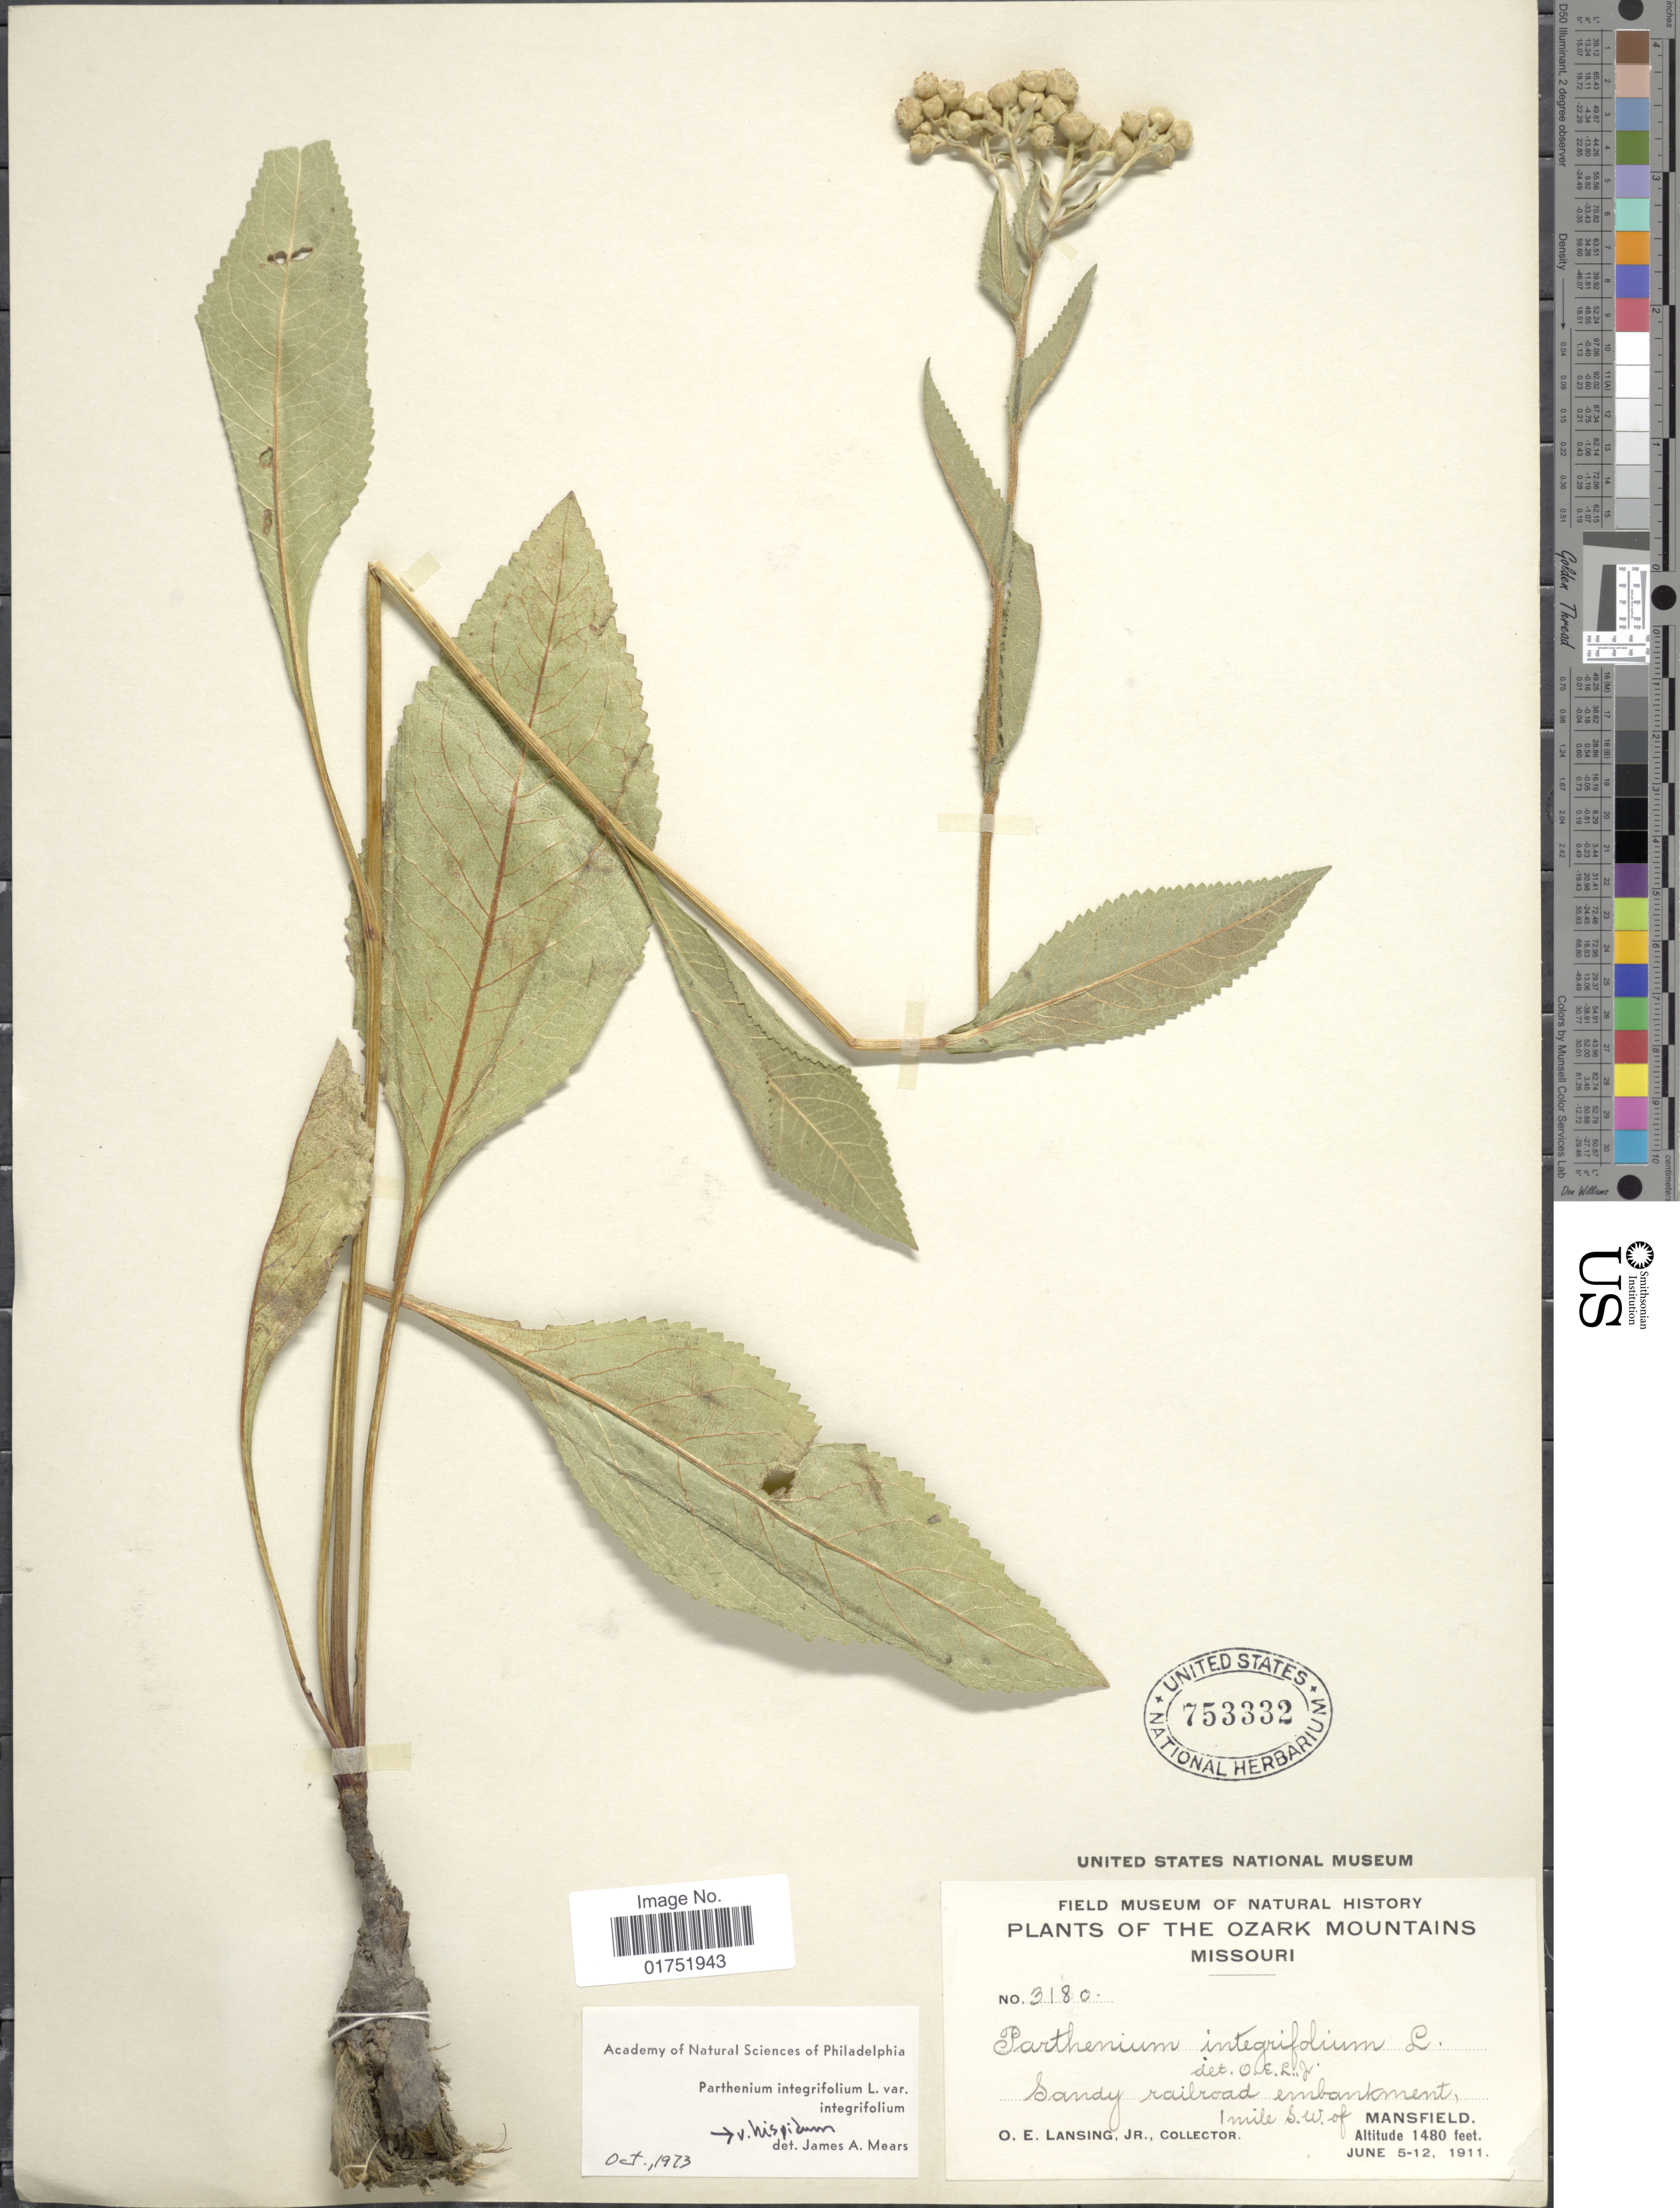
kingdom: Plantae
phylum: Tracheophyta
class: Magnoliopsida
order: Asterales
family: Asteraceae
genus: Parthenium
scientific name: Parthenium integrifolium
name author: L.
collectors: O. E. Lansing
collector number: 3180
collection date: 1911-06-05/1911-06-12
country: United States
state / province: Missouri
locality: Ozark Mountains, 1 mile S. W. of Mansfield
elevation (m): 451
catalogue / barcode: US 753332